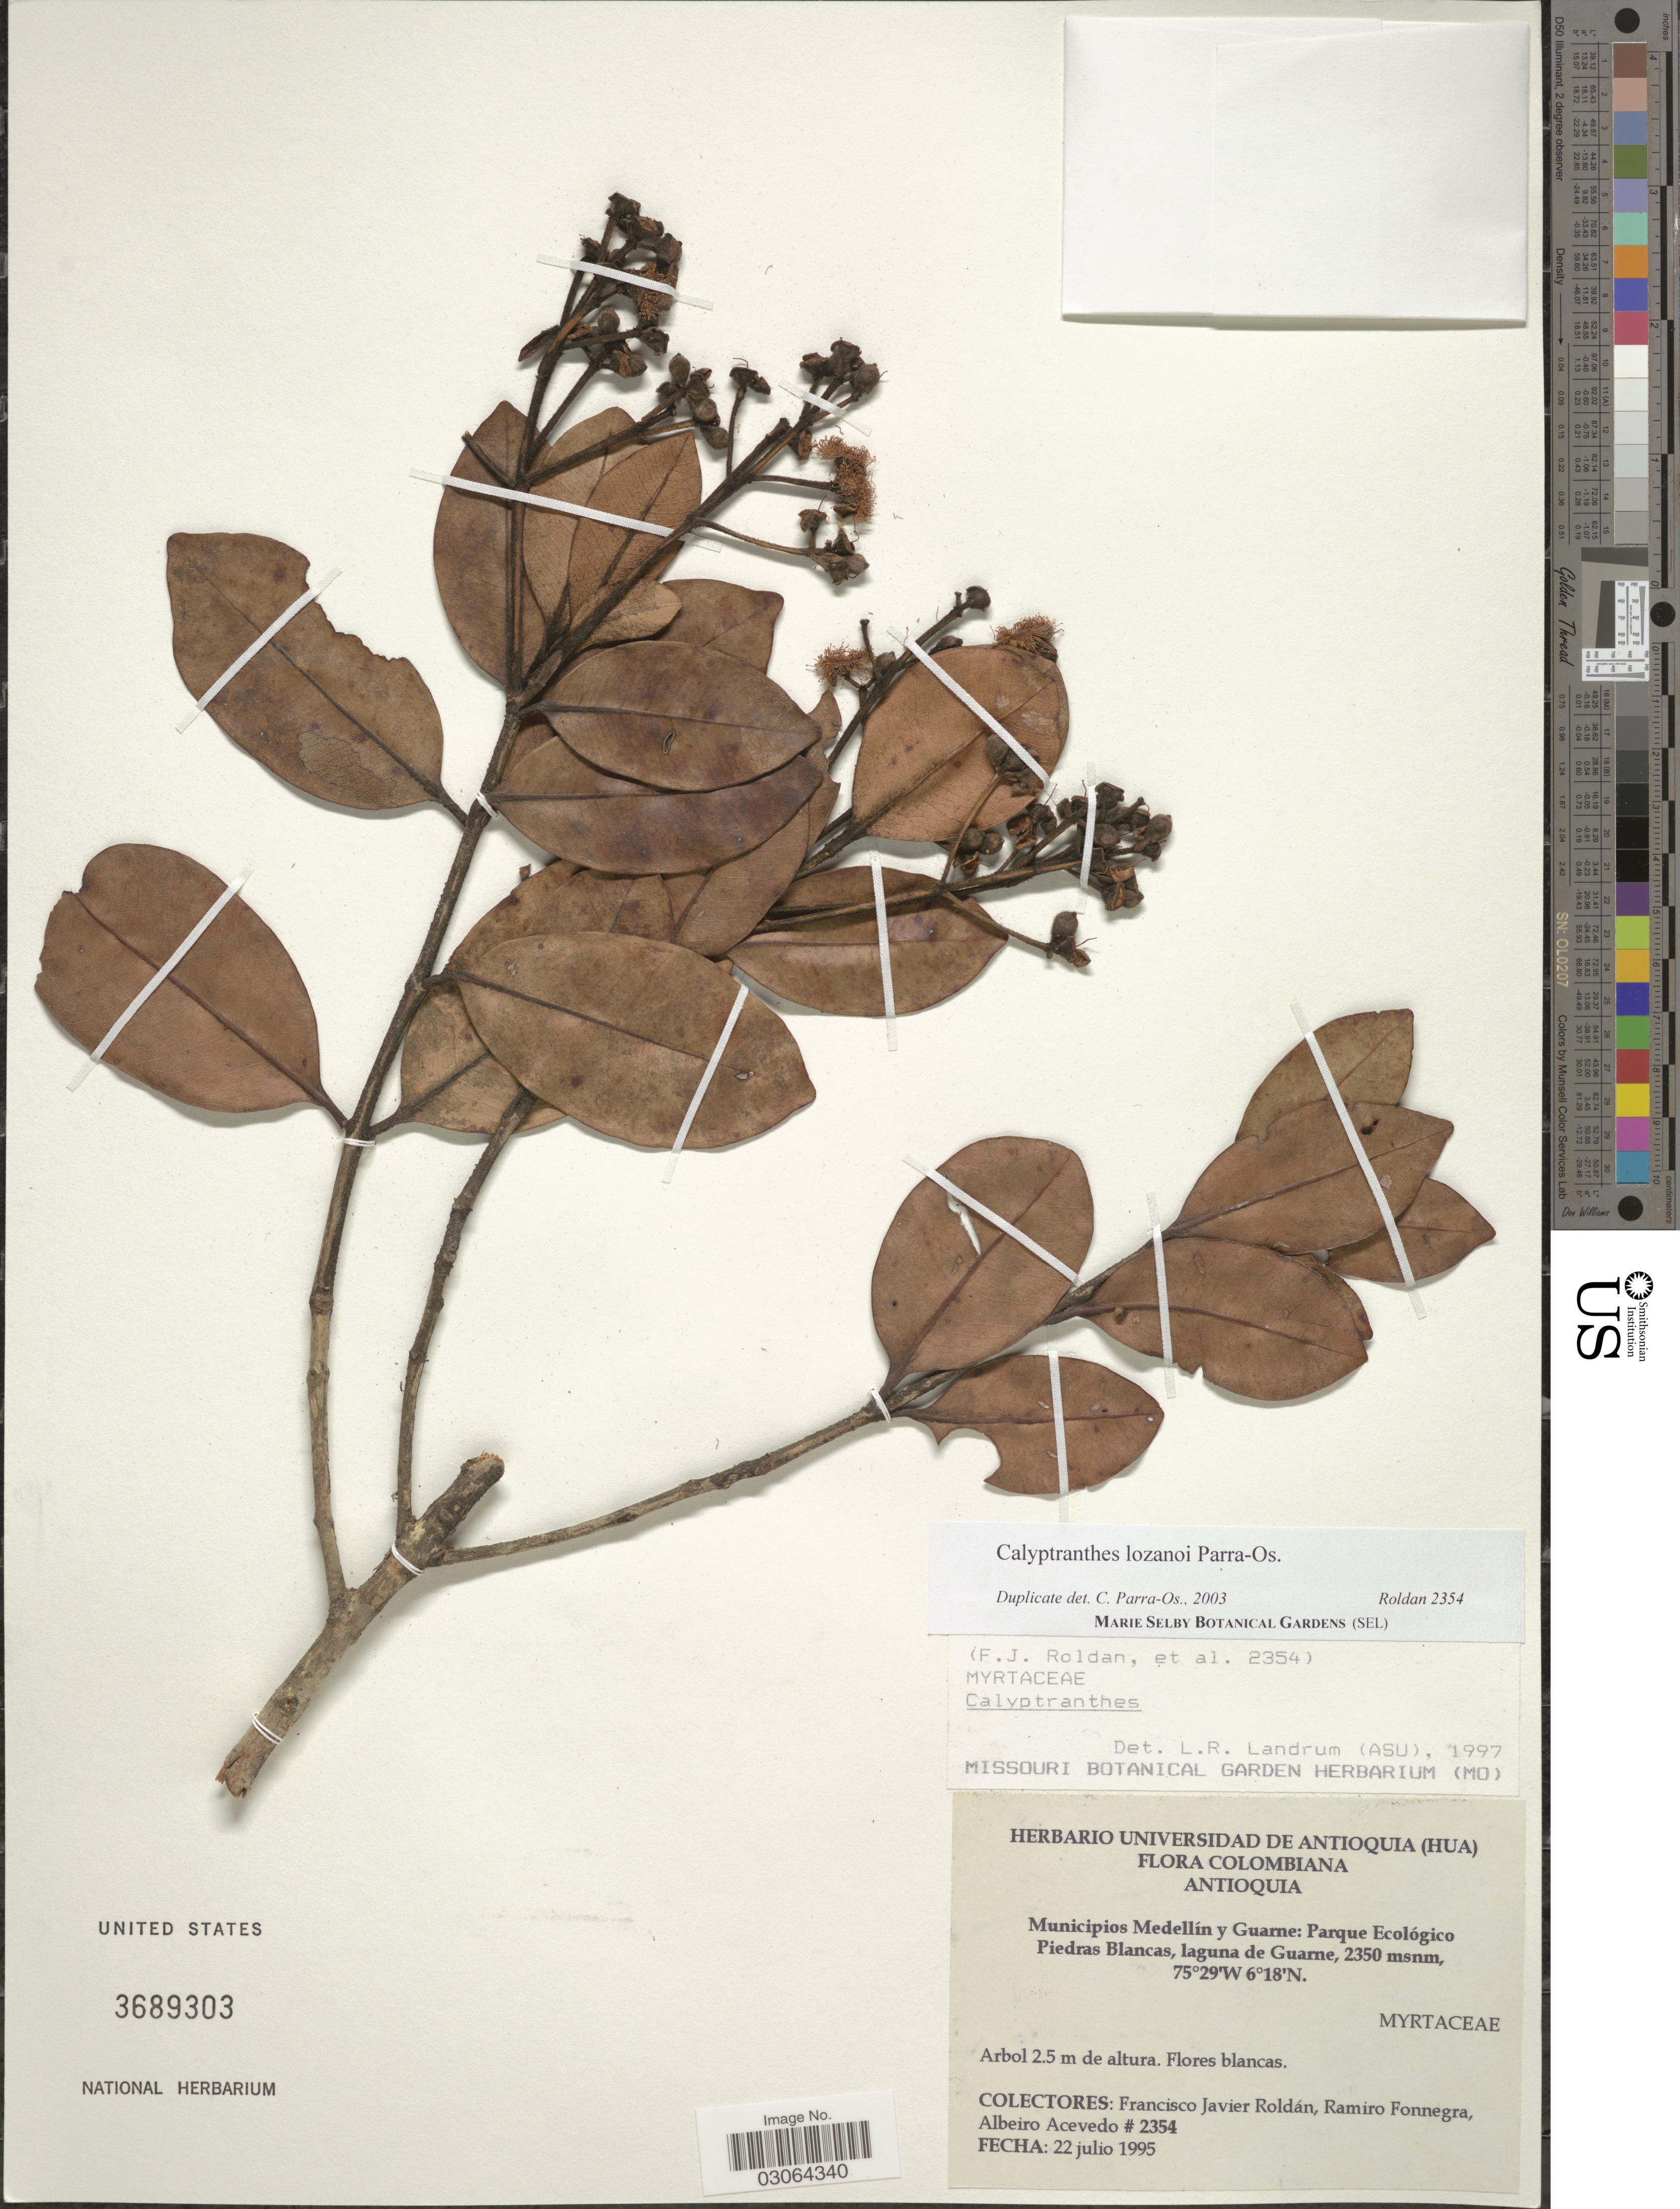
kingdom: Plantae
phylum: Tracheophyta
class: Magnoliopsida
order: Myrtales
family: Myrtaceae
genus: Calyptranthes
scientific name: Calyptranthes lozanoi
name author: Parra-Os.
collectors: F. J. Roldán, R. Fonnegra & A. Acevedo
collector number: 2354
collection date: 1995-07-22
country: Colombia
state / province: Antioquia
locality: Municipios Medellín y Guarne: Parque Ecológico Piedras Blancas, laguna de Guarne.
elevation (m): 2350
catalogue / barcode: US 3689303